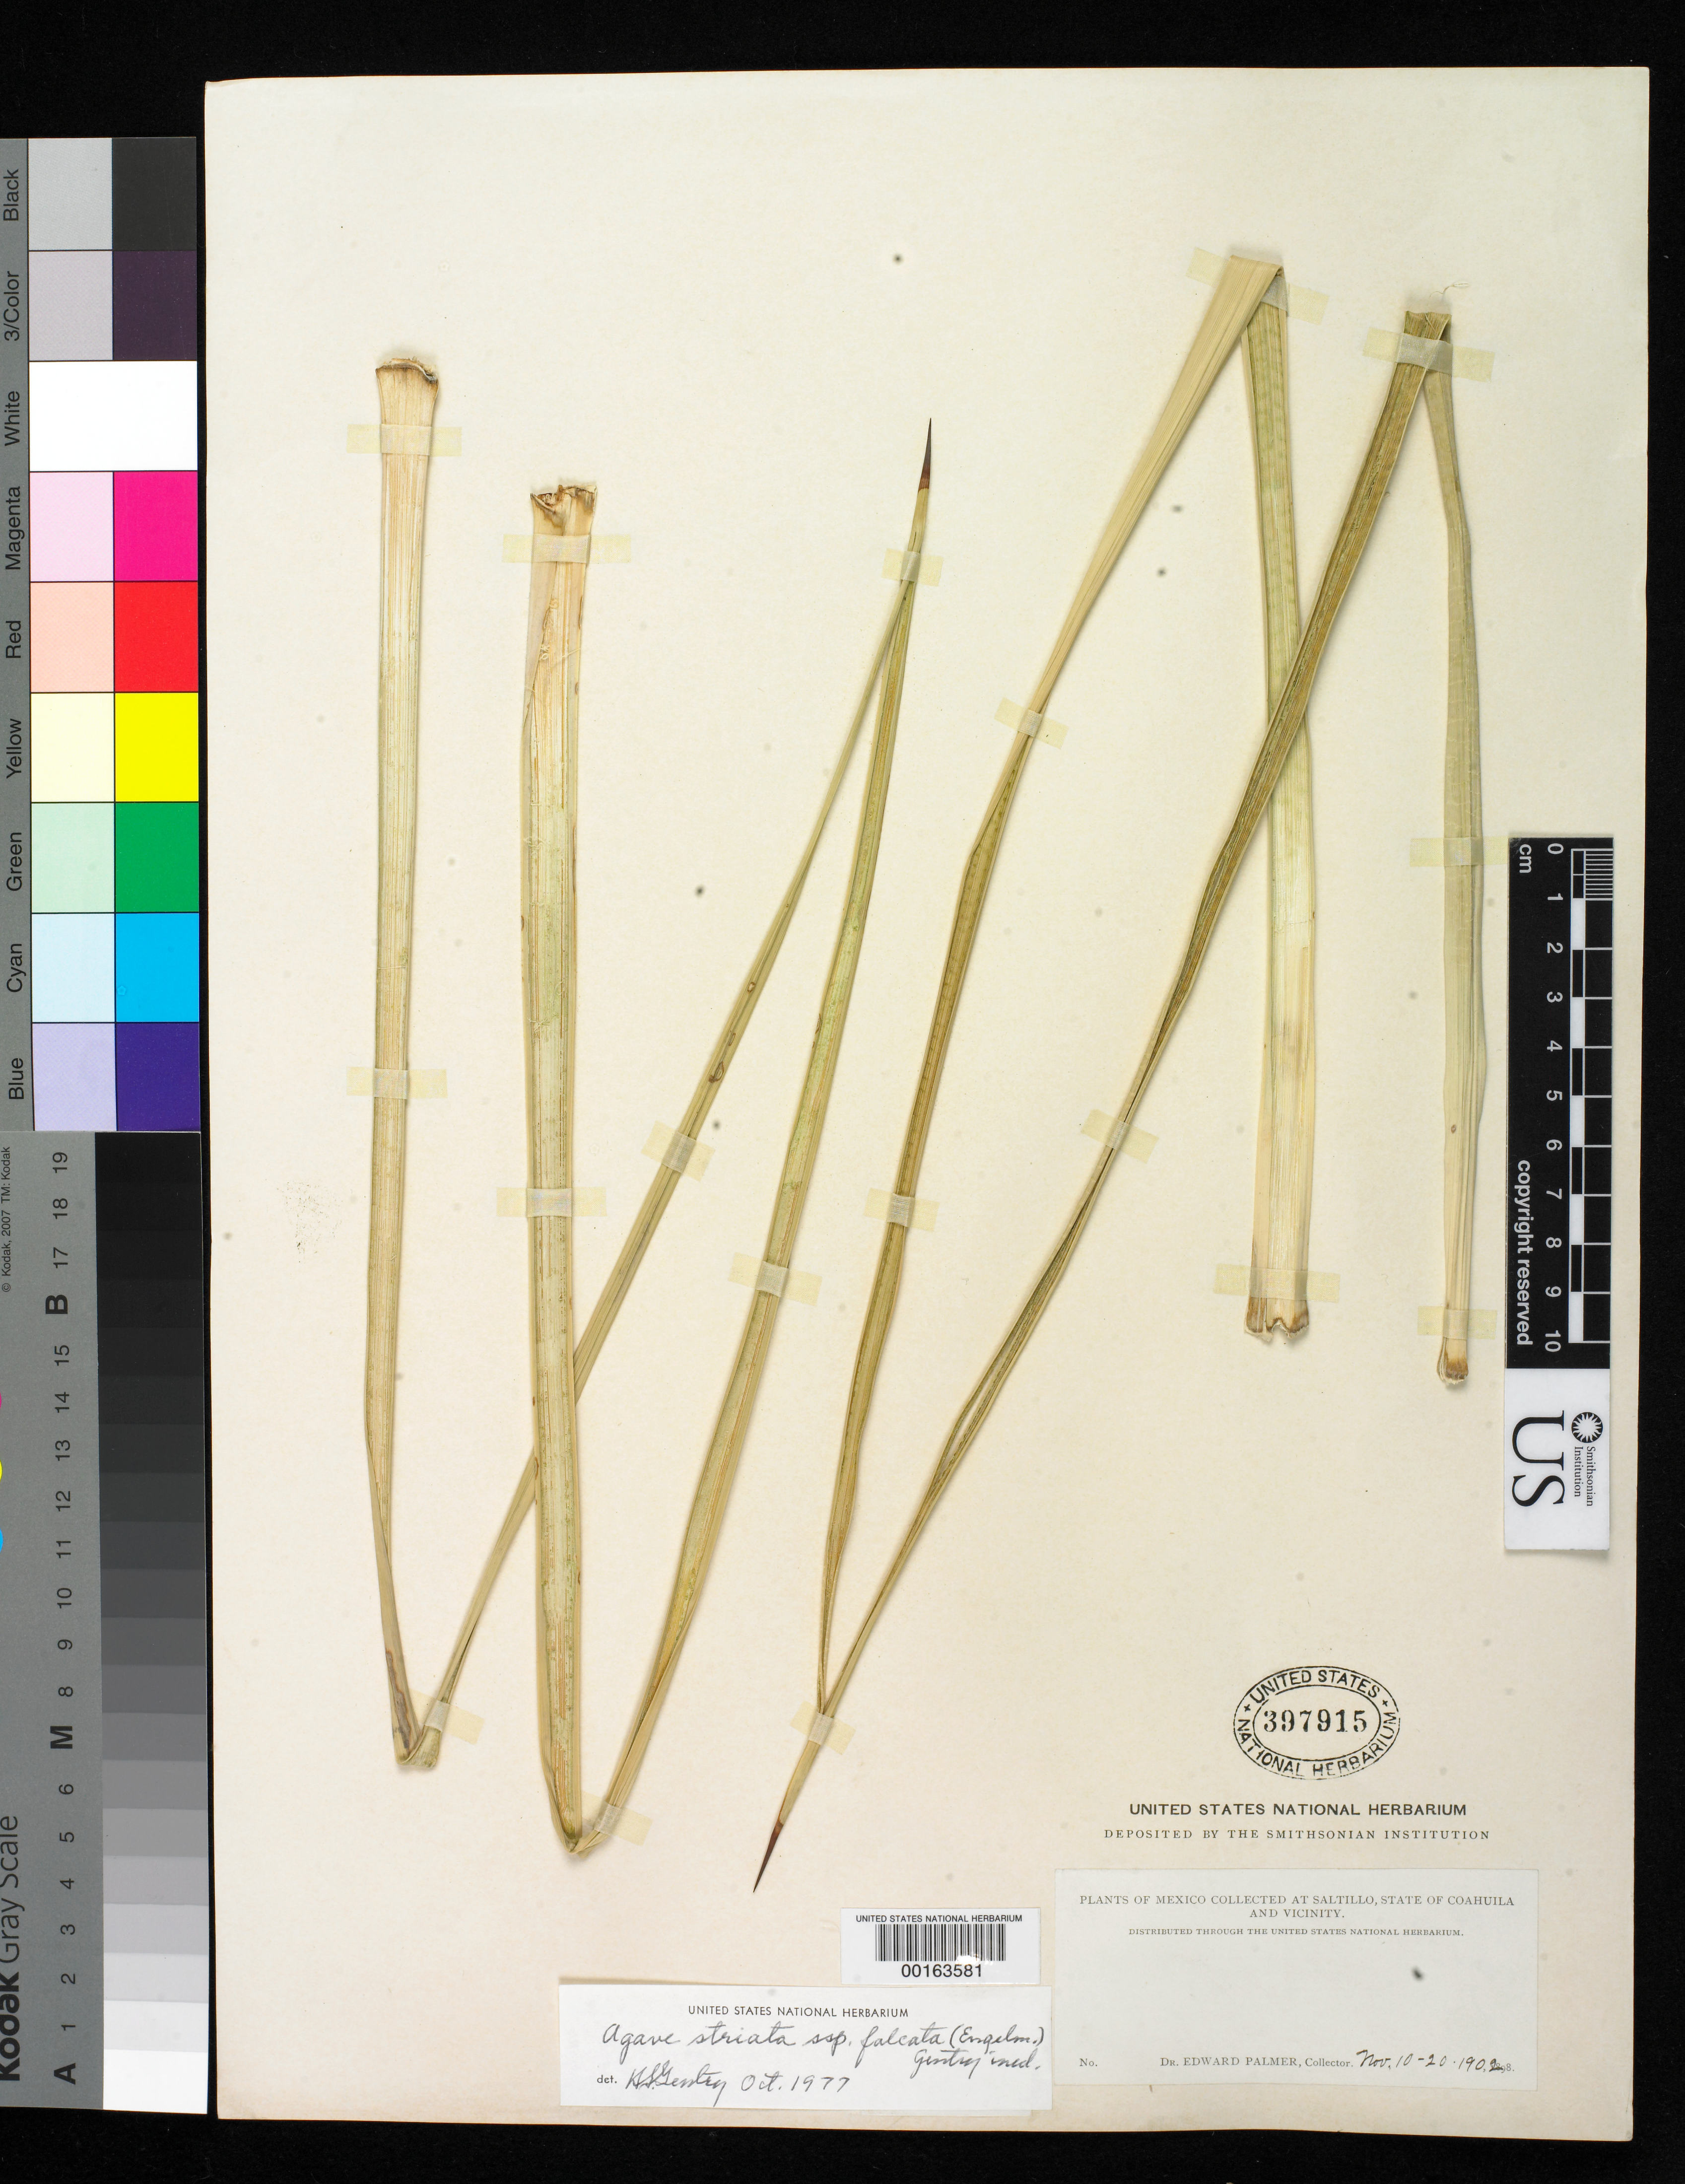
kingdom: Plantae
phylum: Tracheophyta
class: Liliopsida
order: Asparagales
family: Asparagaceae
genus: Agave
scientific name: Agave striata subsp. falcata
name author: (Engelm.) Gentry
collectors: E. Palmer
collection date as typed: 10 Nov 1902 to 20 Nov 1902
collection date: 1902-11-10/1902-11-20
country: Mexico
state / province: Coahuila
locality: Saltillo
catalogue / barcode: US 397915